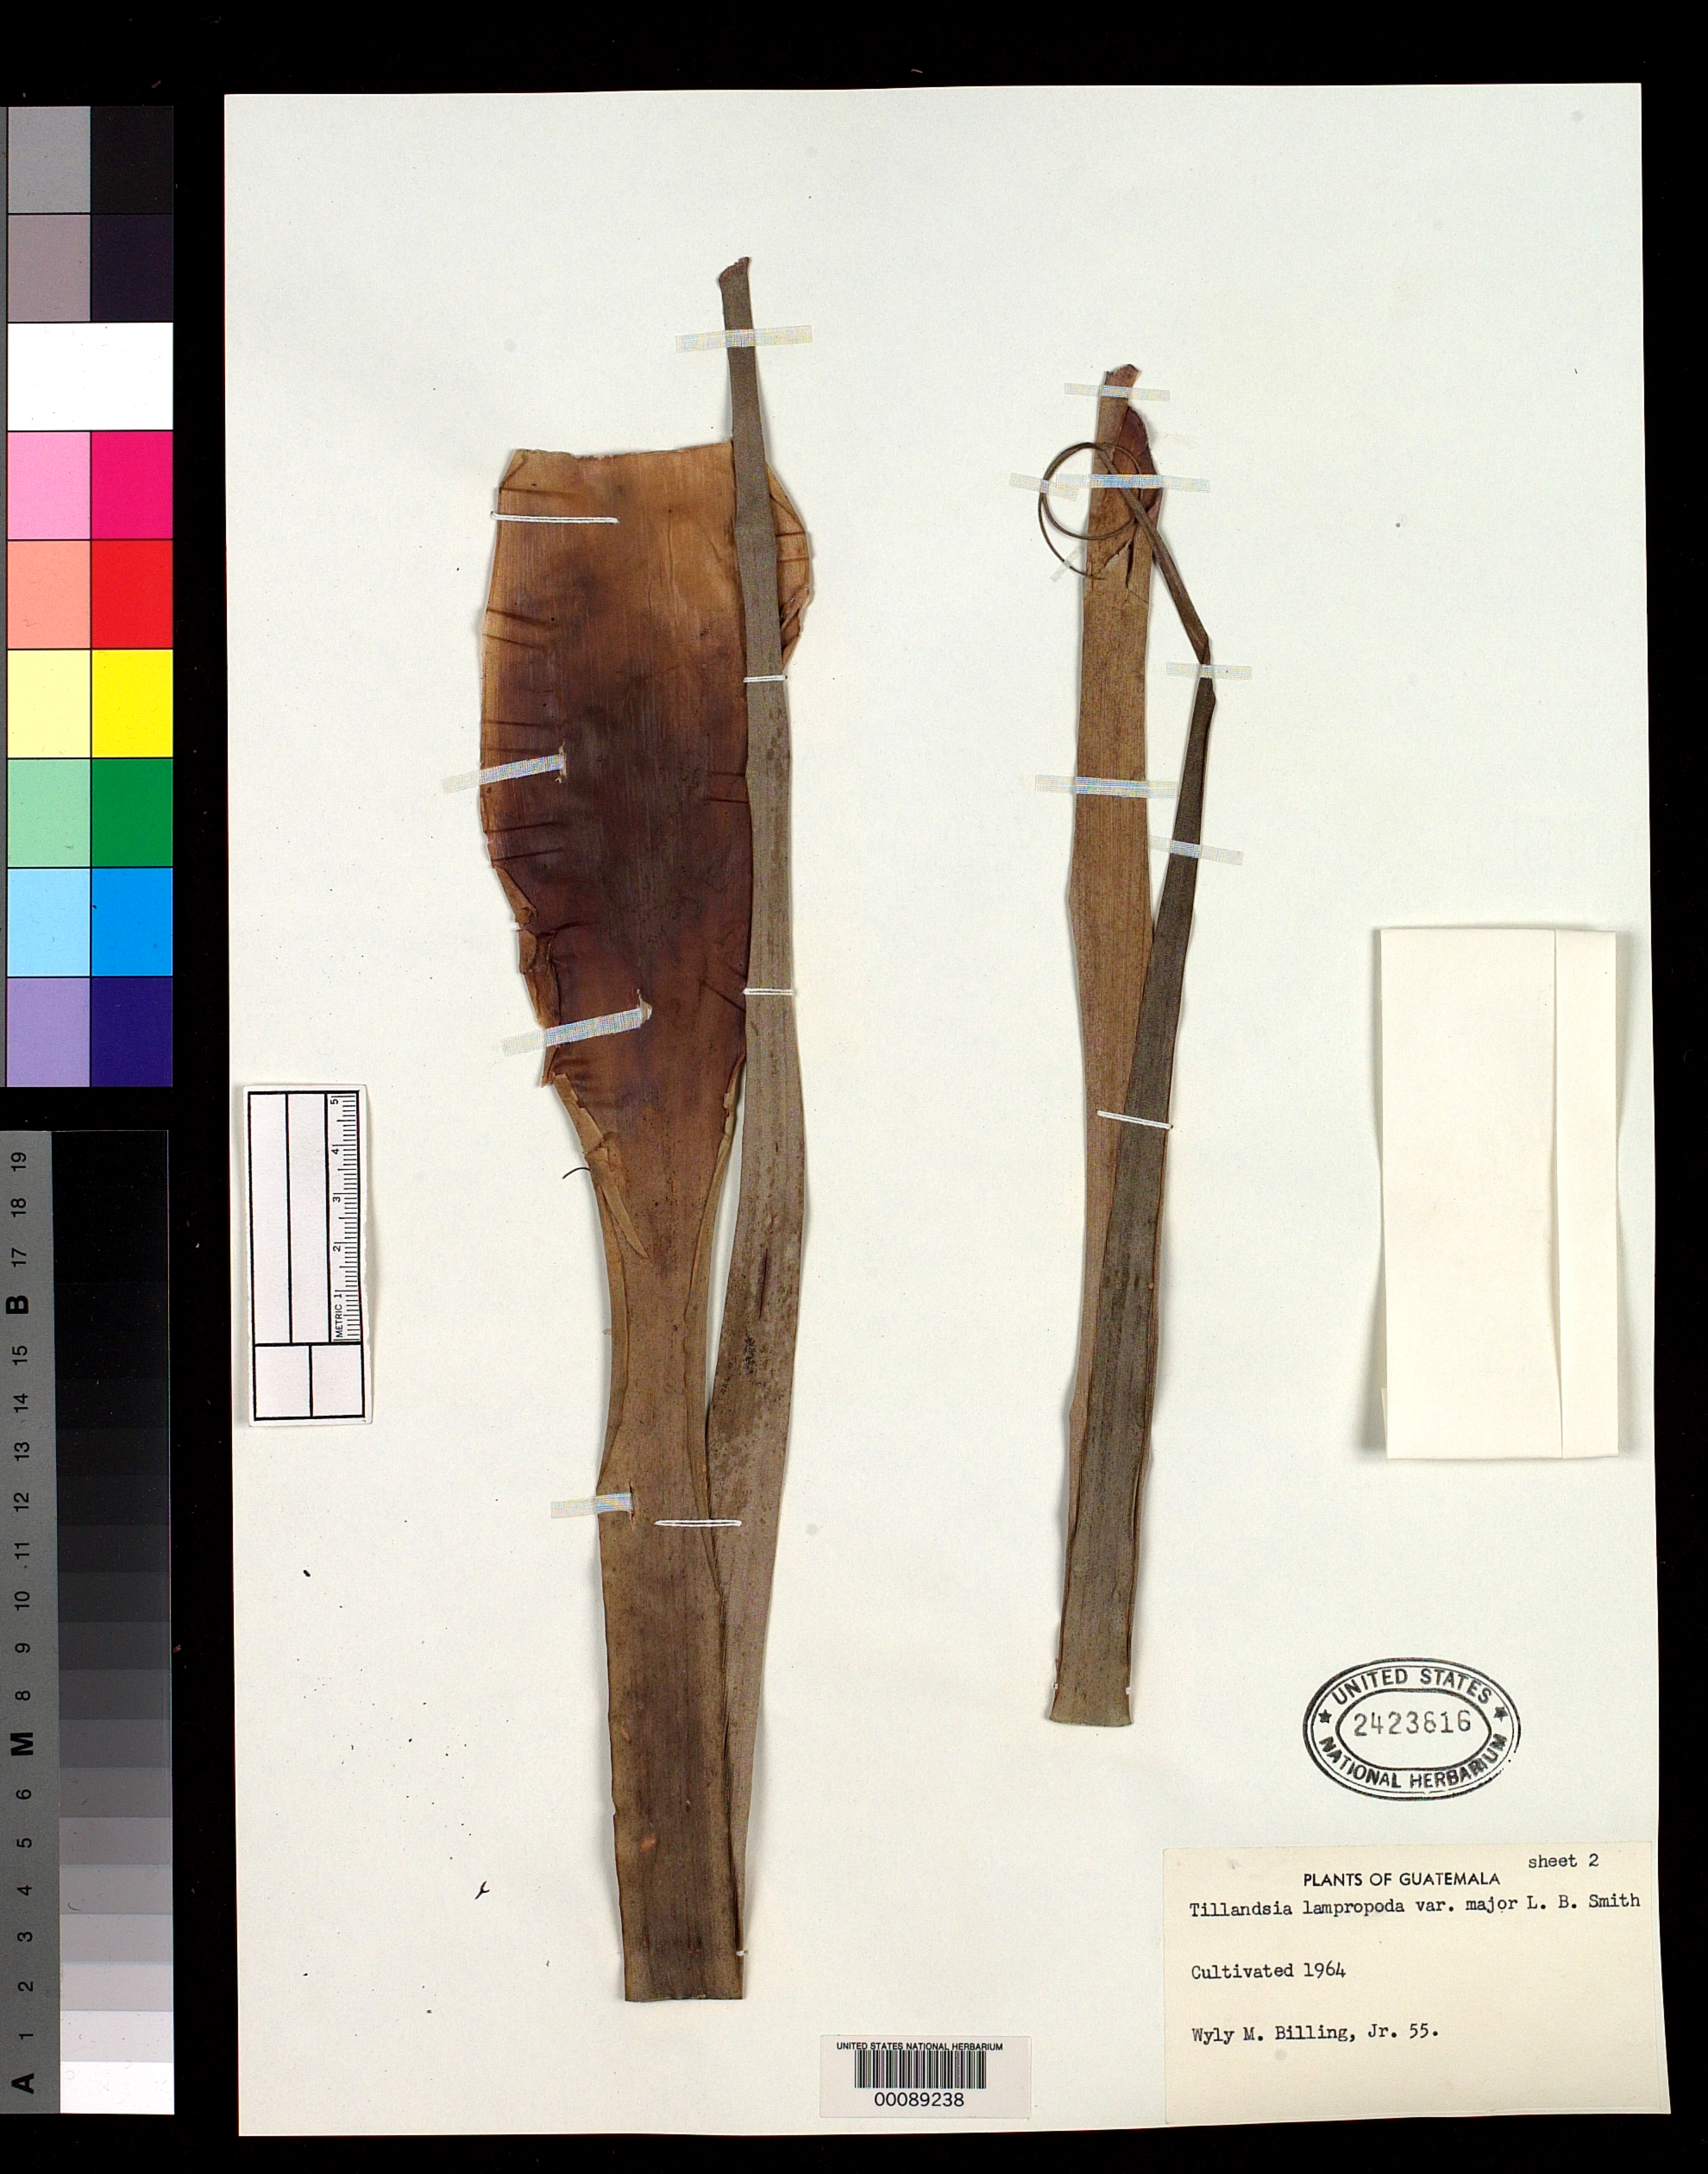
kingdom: Plantae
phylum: Tracheophyta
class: Liliopsida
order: Poales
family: Bromeliaceae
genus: Tillandsia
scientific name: Tillandsia lampropoda var. major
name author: L.B. Sm.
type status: Holotype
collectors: W. Billing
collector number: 55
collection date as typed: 1964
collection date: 1964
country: Guatemala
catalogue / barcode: US 2423816